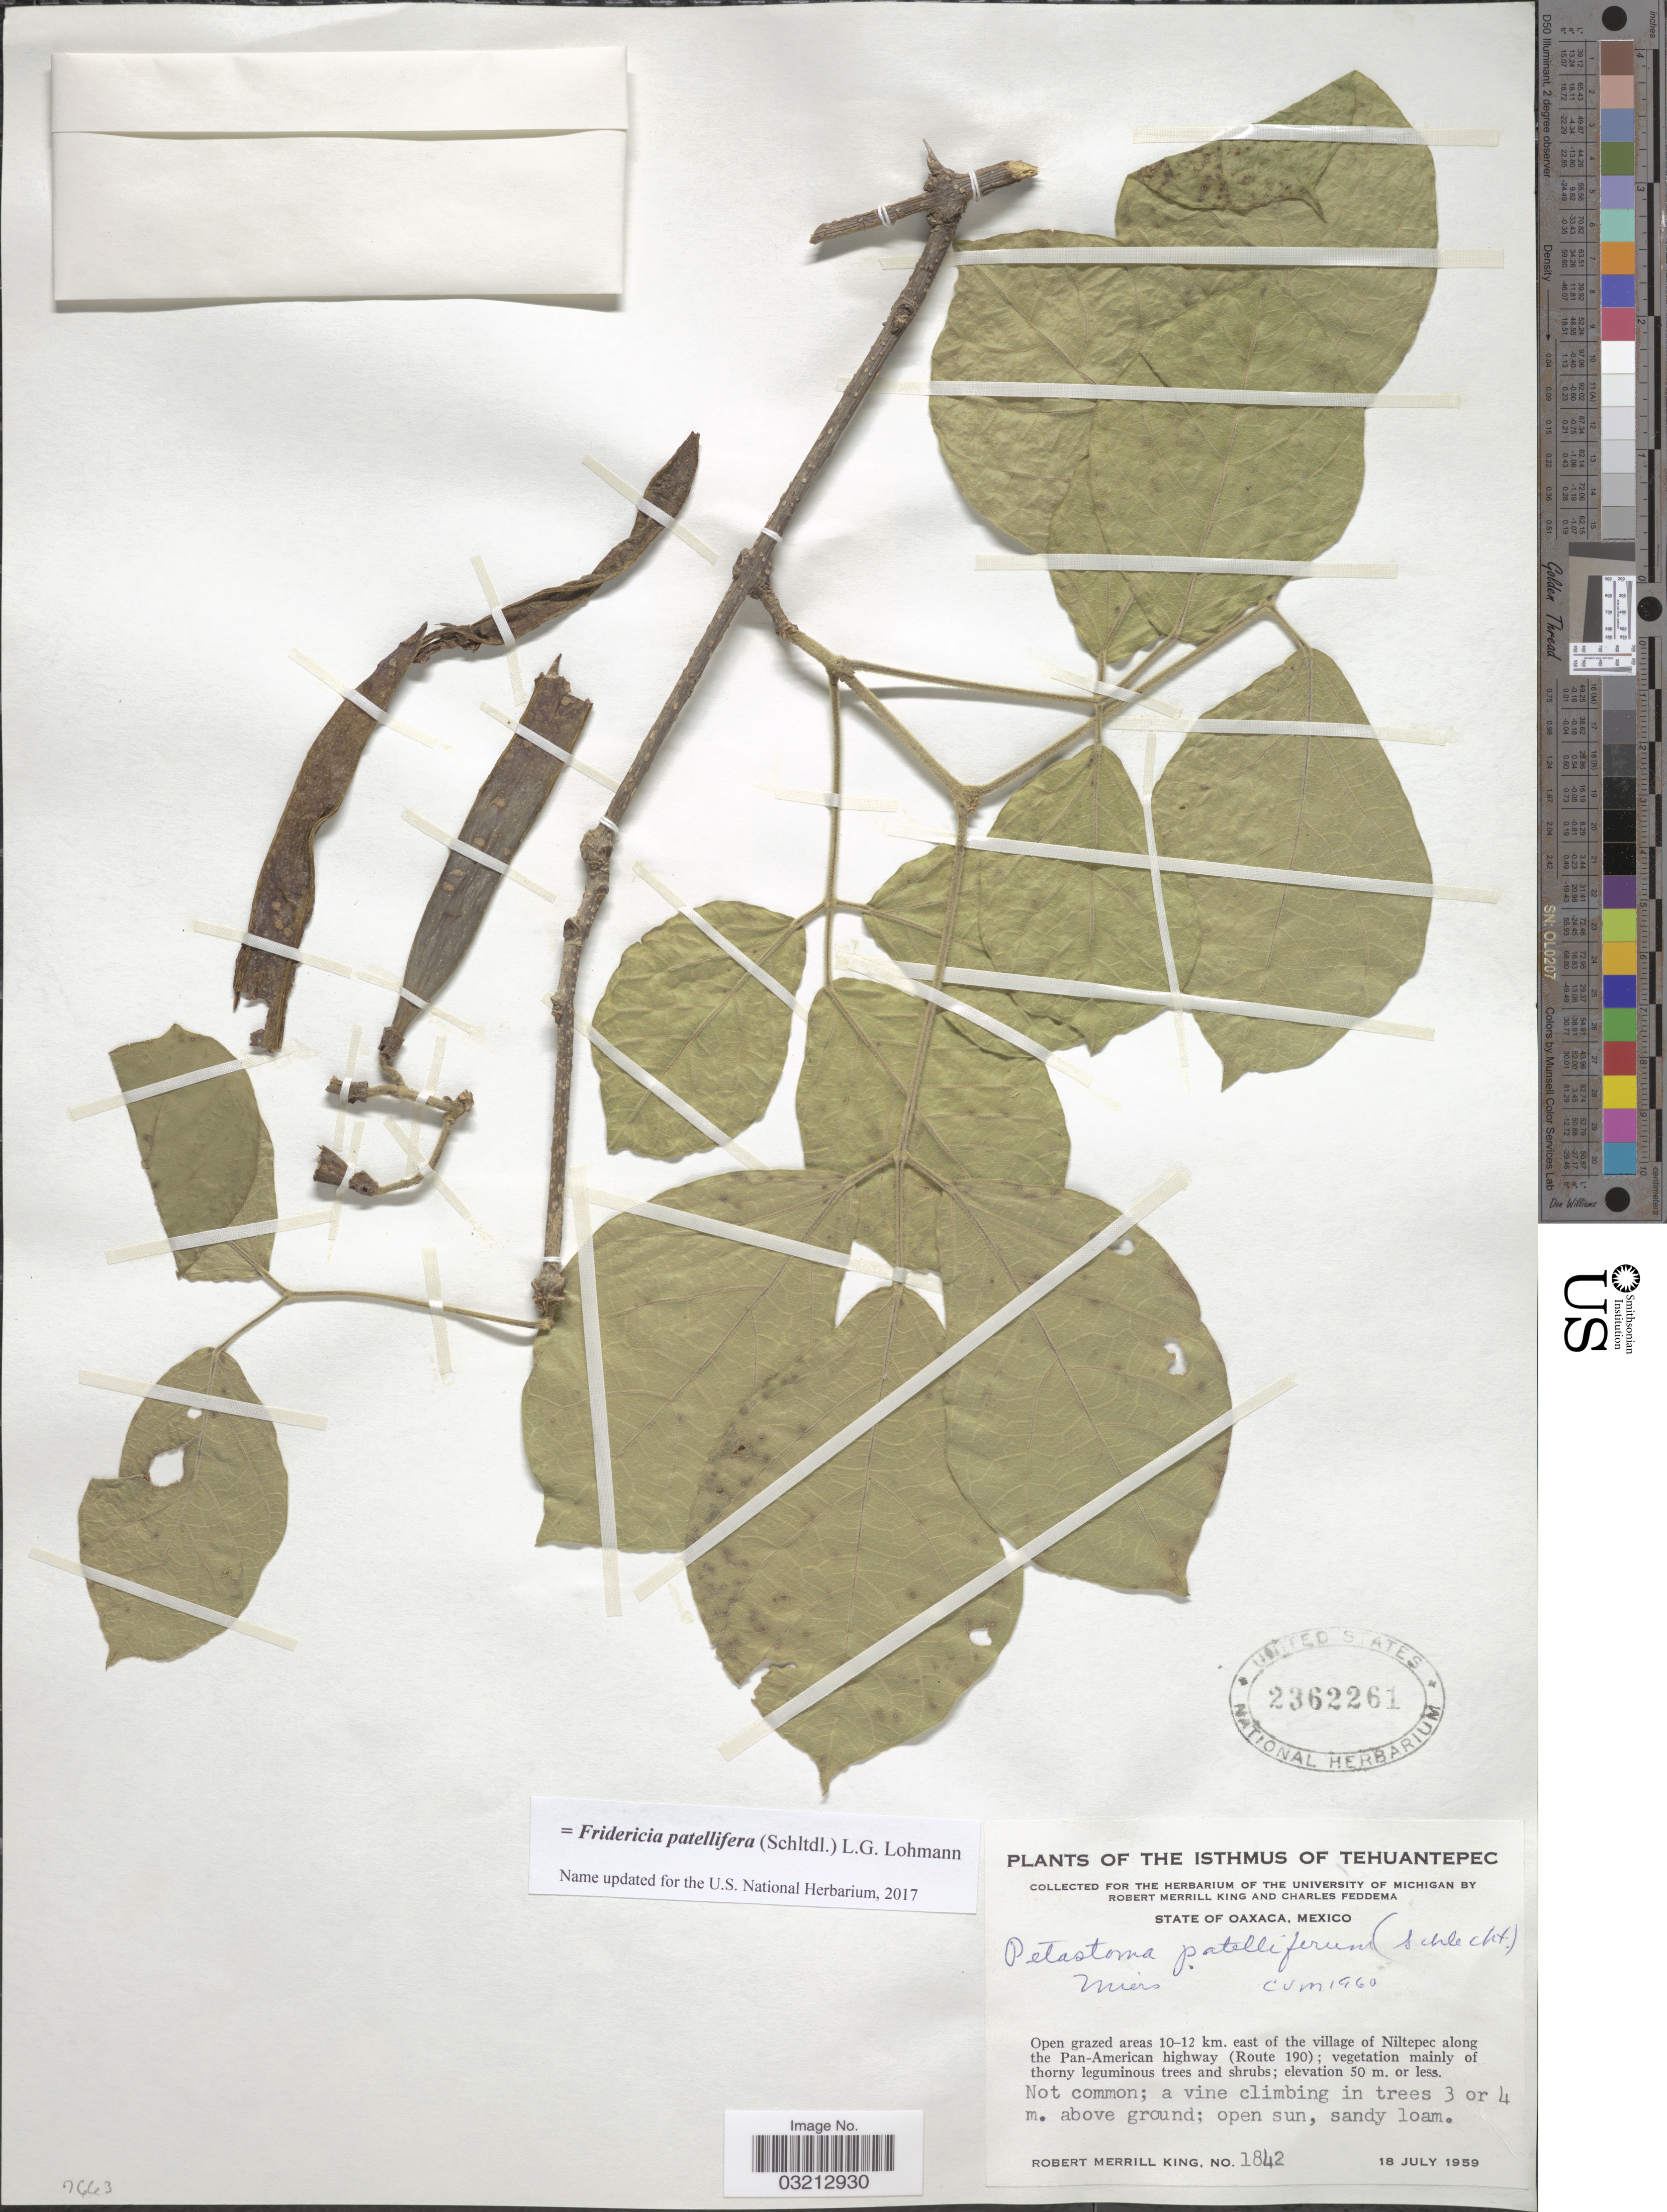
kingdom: Plantae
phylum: Tracheophyta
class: Magnoliopsida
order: Lamiales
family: Bignoniaceae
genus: Fridericia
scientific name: Fridericia patellifera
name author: (Schltdl.) L.G. Lohmann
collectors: R. M. King & C. Feddema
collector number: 1842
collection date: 1959-07-18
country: Mexico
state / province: Oaxaca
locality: The Isthmus of Tehuantepec. 10-12 km. east of the village of Niltepec along the Pan-American highway (Route 190).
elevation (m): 50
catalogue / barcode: US 2362261